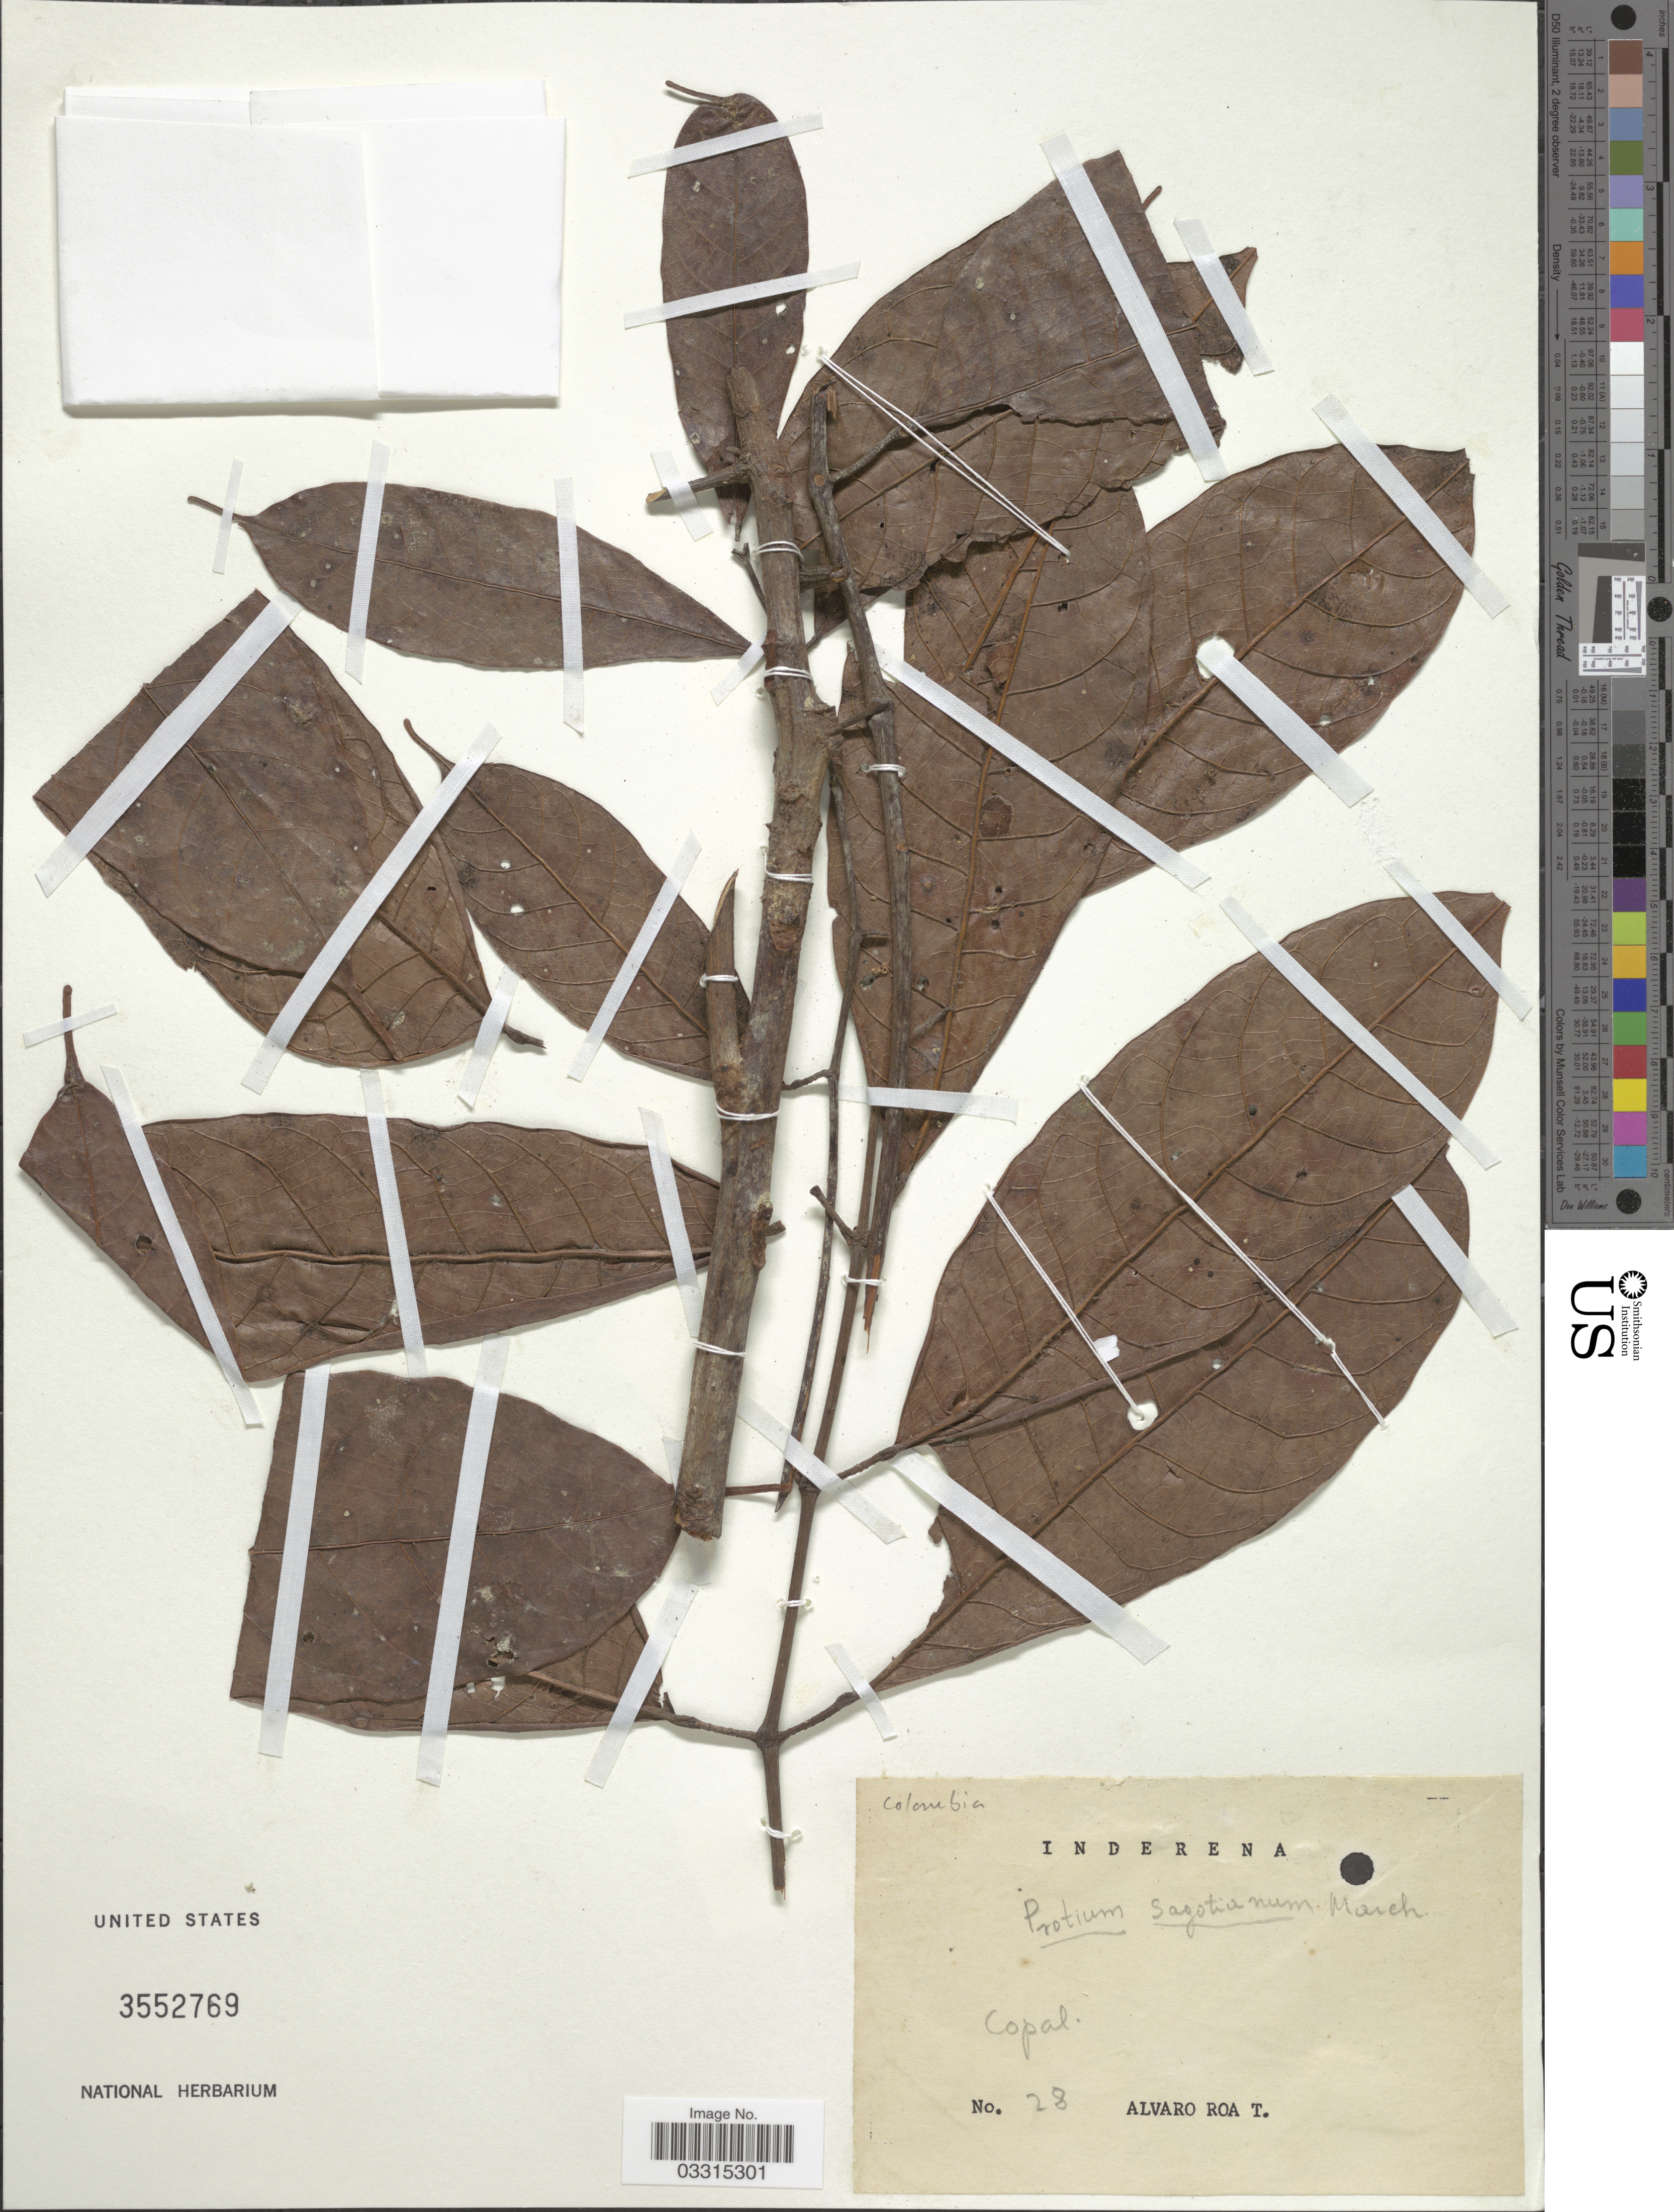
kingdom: Plantae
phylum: Tracheophyta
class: Magnoliopsida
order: Sapindales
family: Burseraceae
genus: Protium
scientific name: Protium sagotianum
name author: Marchand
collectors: A. Roa T.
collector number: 28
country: Colombia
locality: Copal.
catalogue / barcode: US 3552769